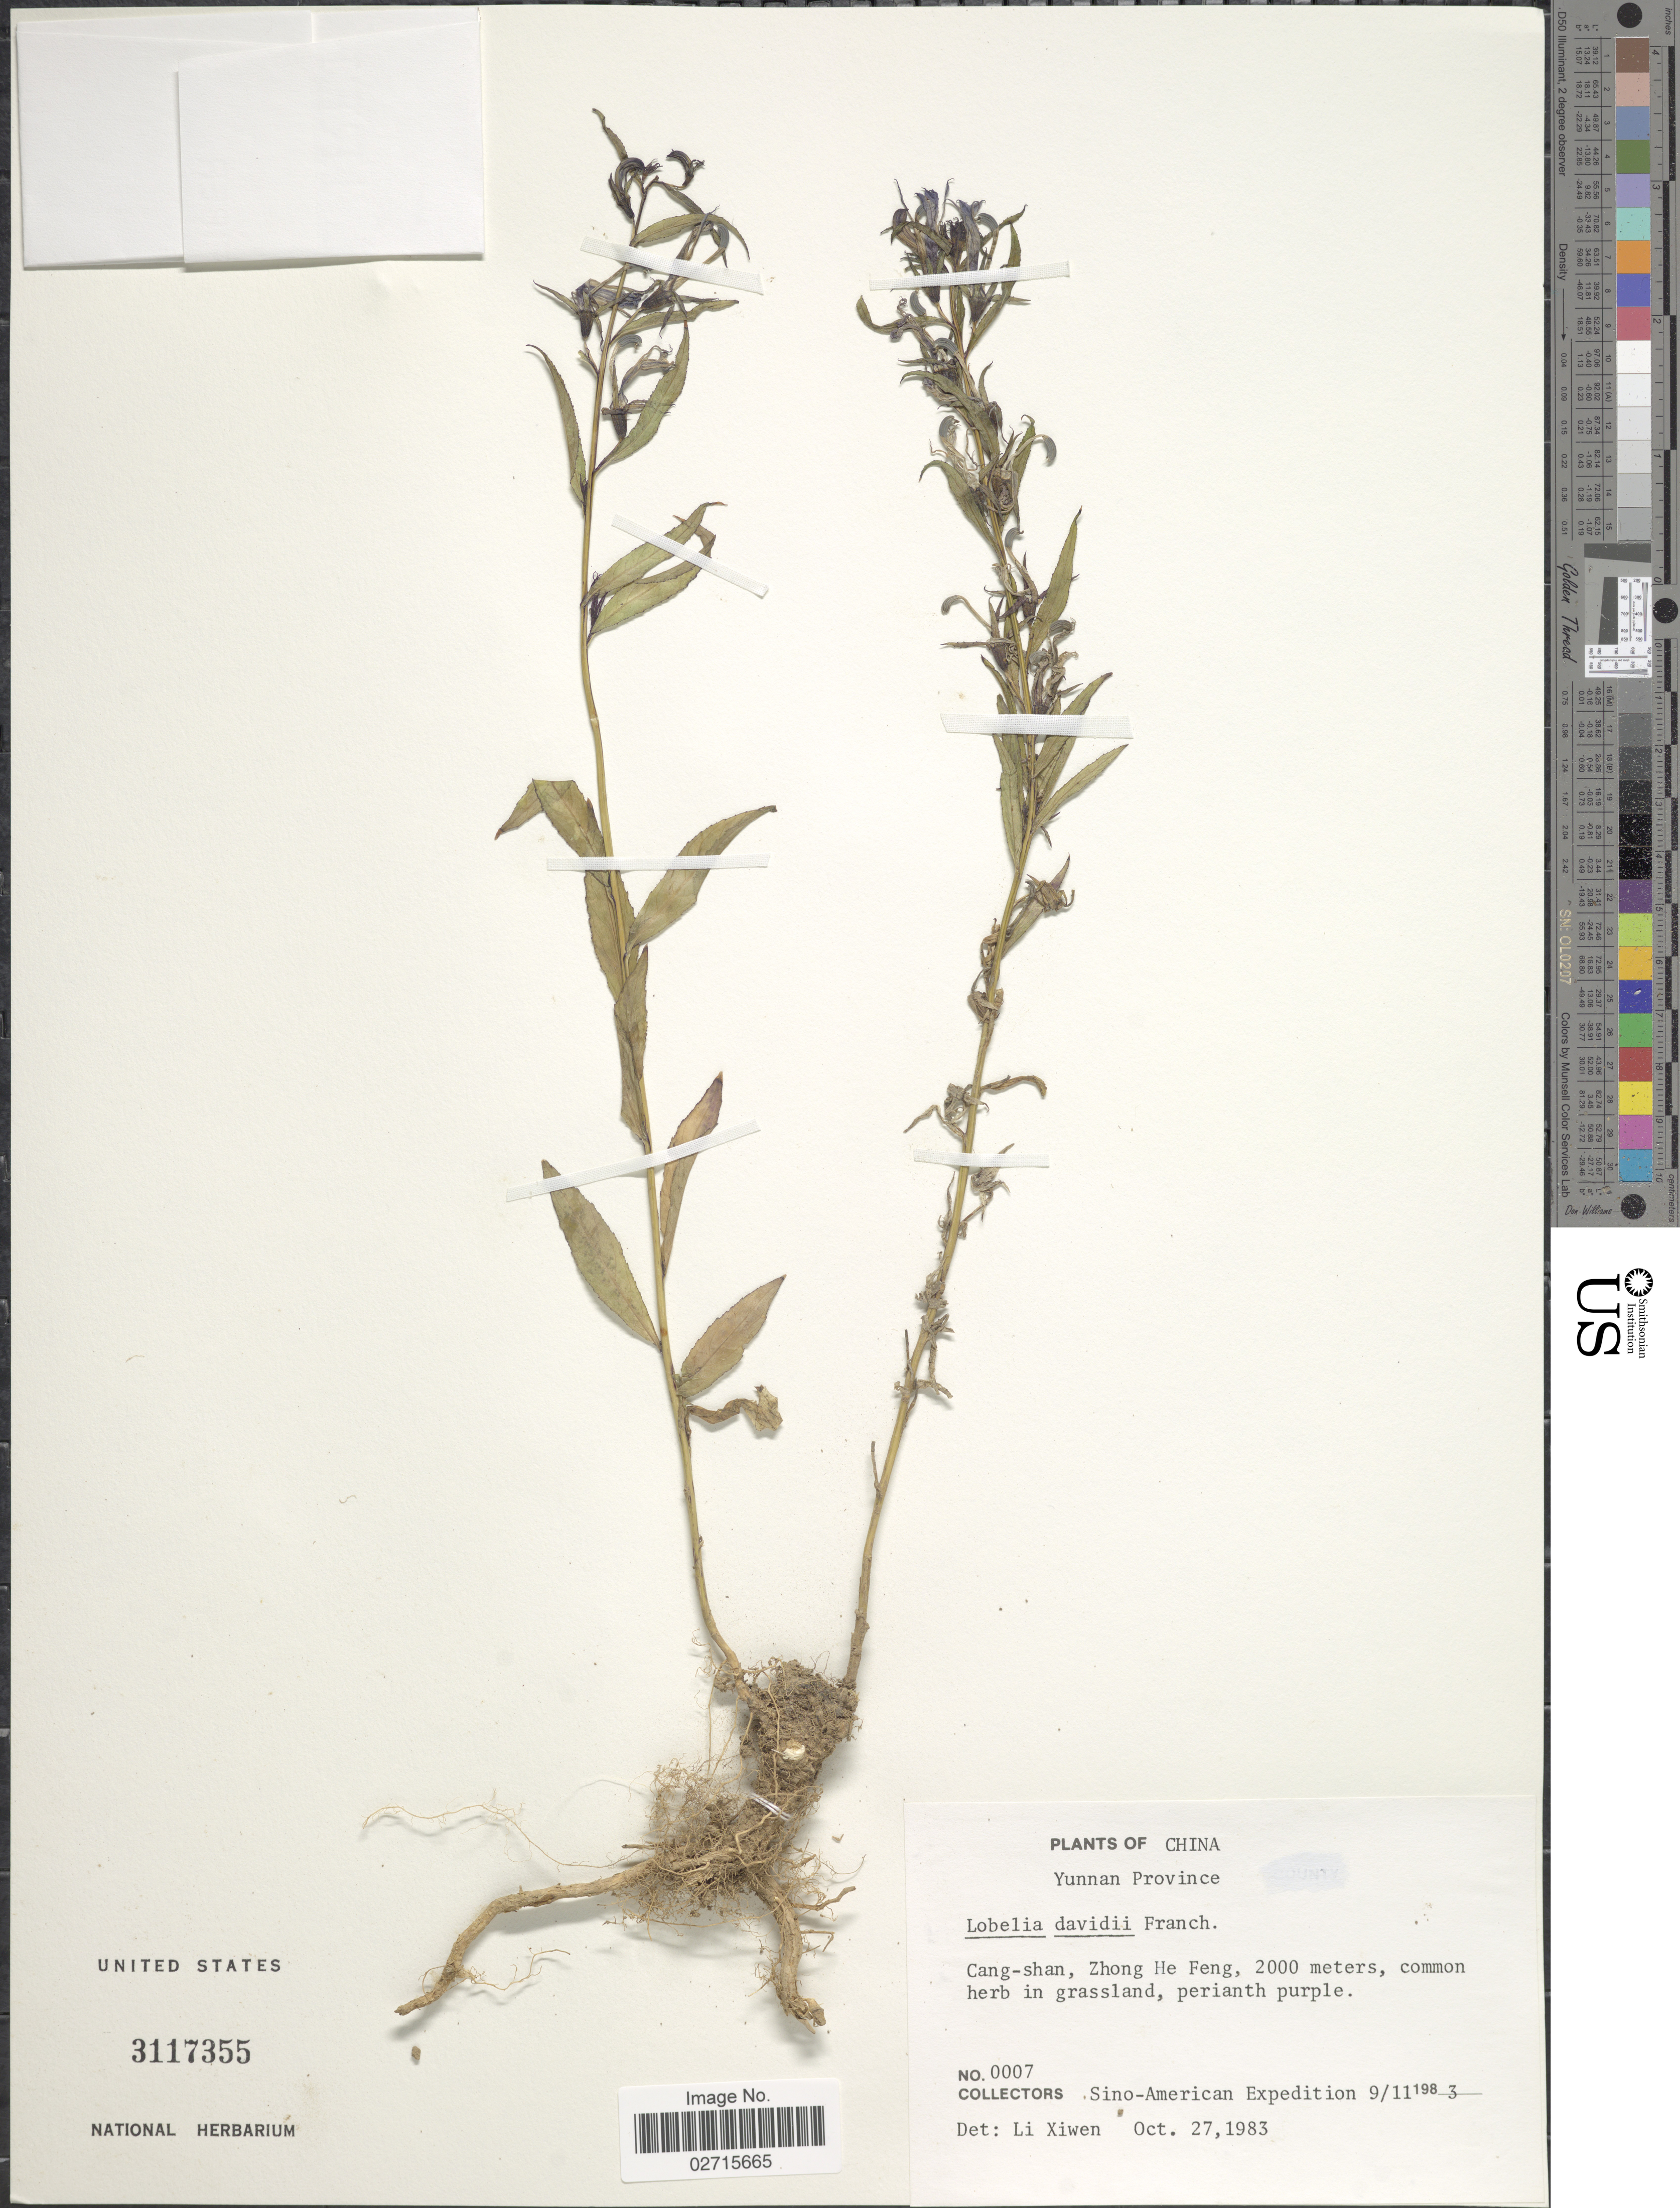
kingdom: Plantae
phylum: Tracheophyta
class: Magnoliopsida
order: Asterales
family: Campanulaceae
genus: Lobelia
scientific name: Lobelia davidii var. pleotricha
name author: (Diels) E. Wimm.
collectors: Sino-American Expedition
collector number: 0007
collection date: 1983-11-09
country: China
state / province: Yunnan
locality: Yunnan Province. Cang-shan, Zhong He Feng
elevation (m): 2000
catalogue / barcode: US 3117355